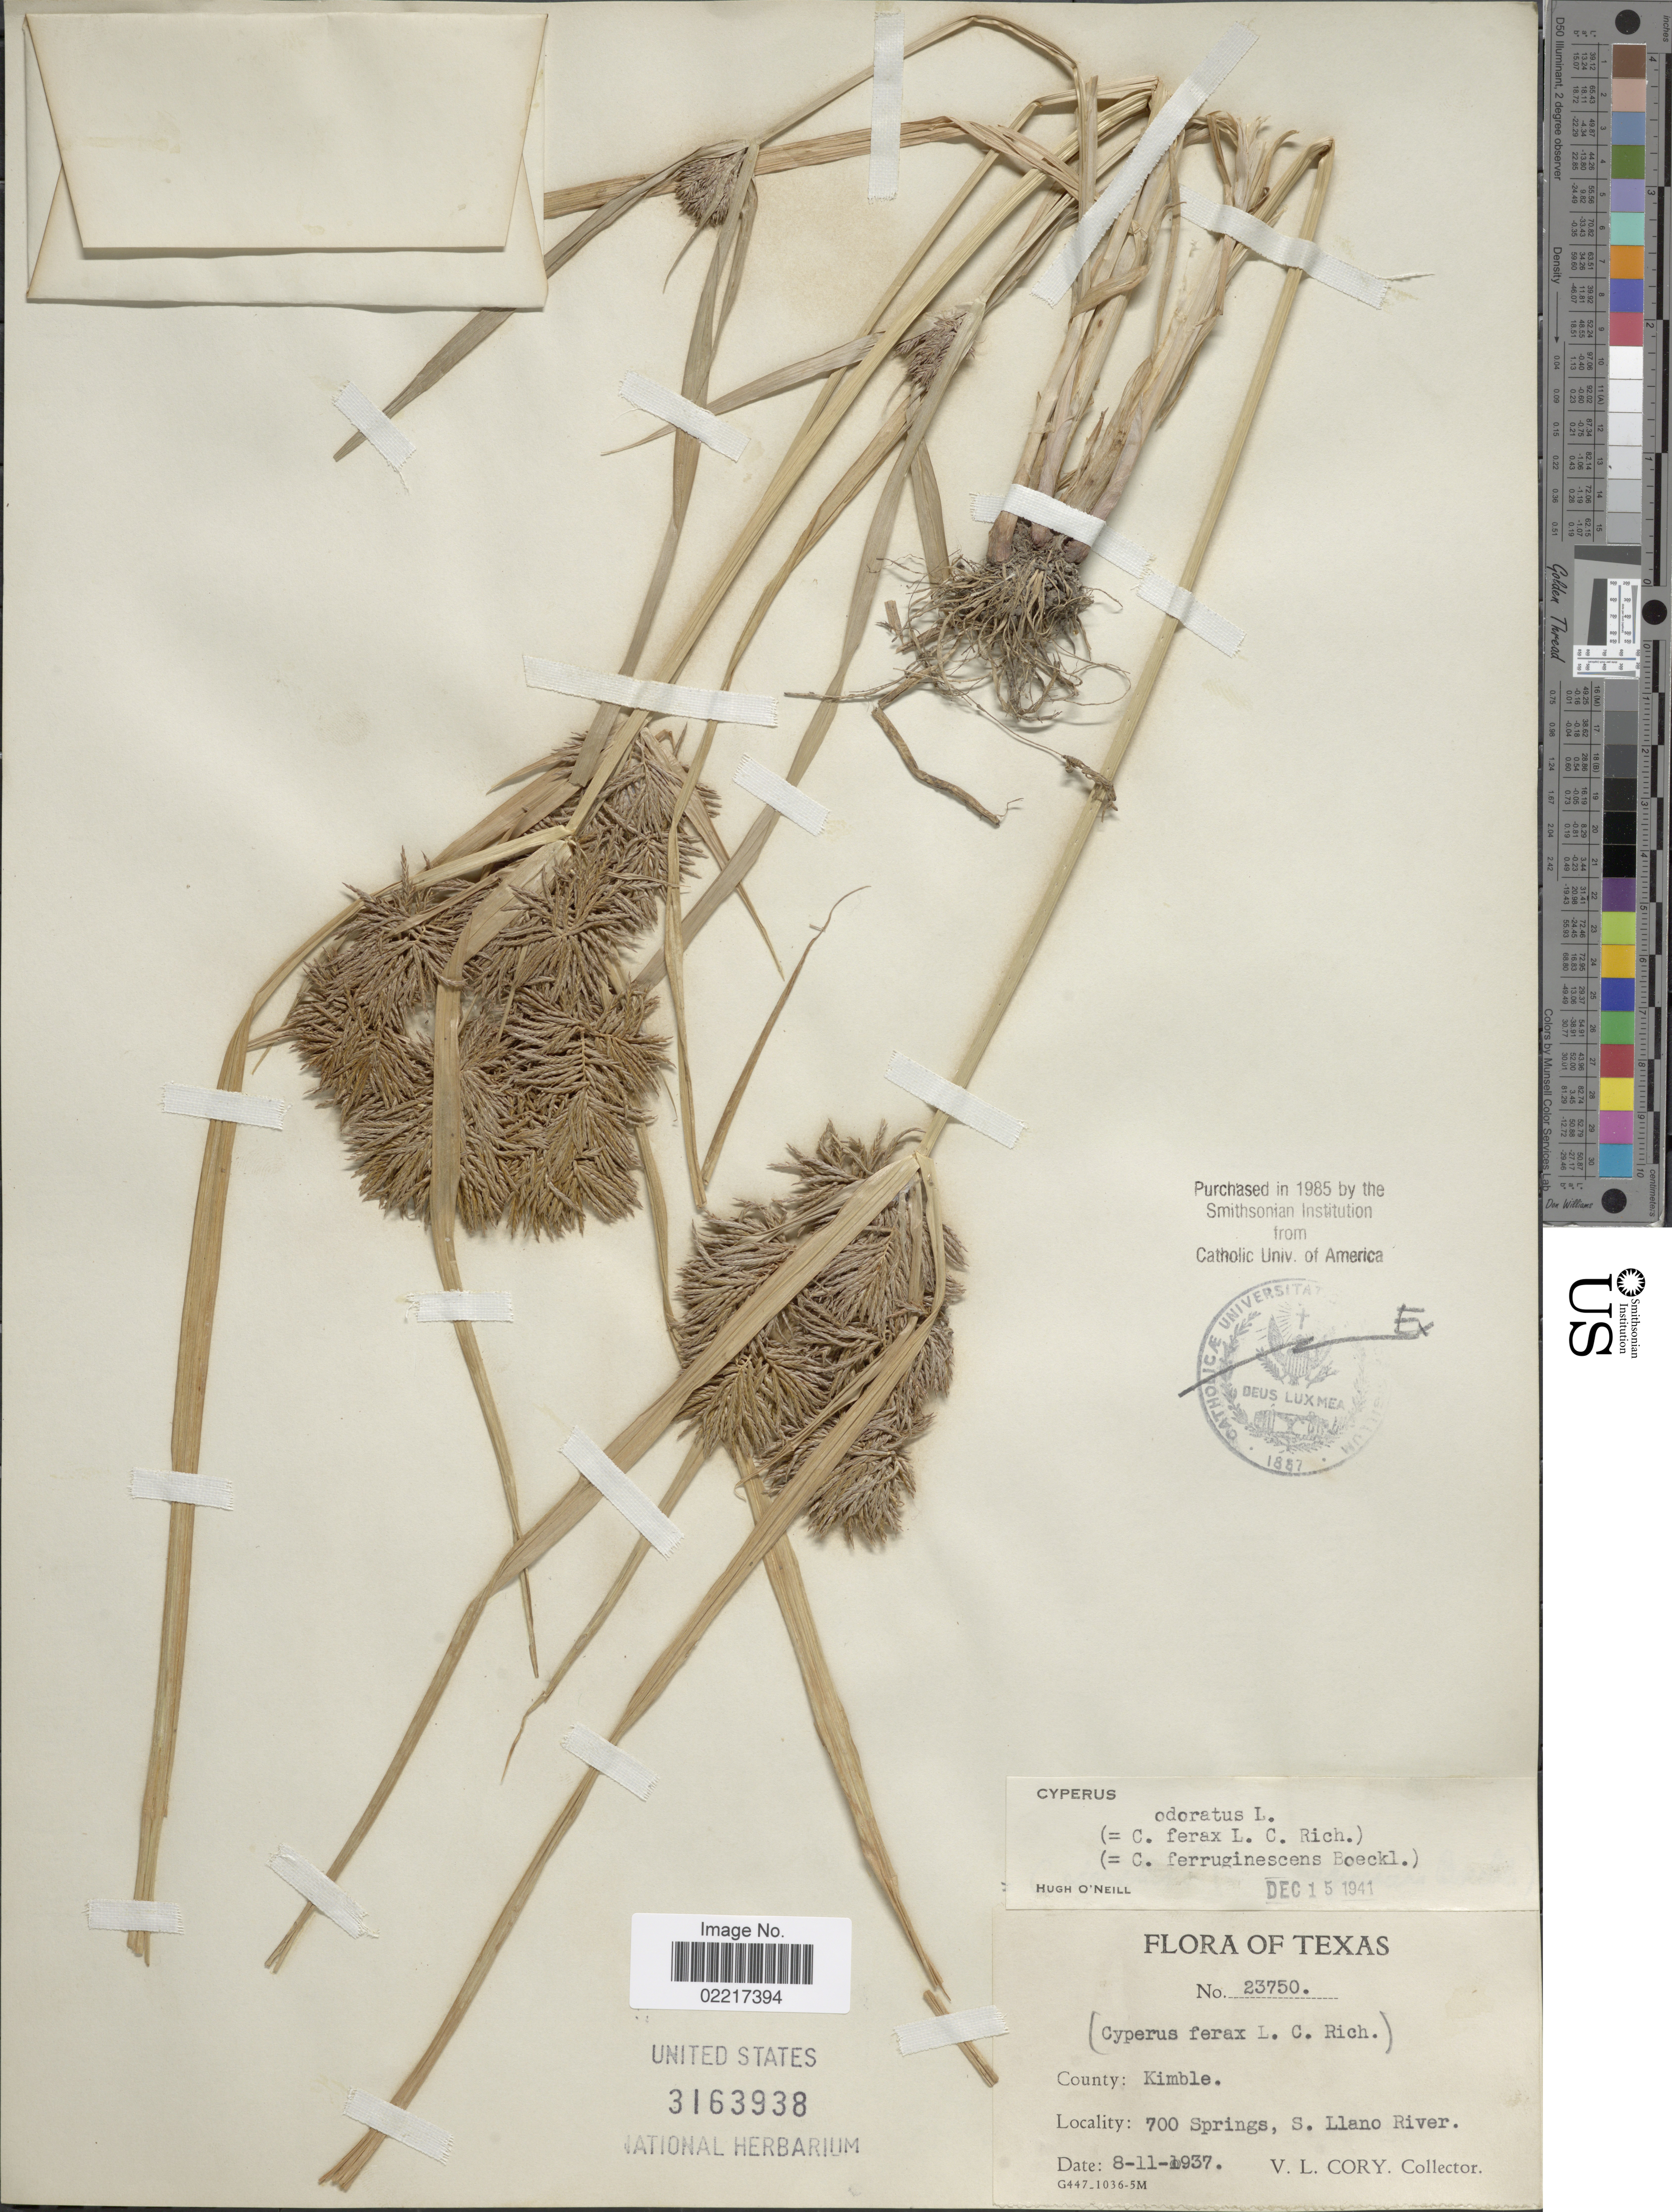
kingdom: Plantae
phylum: Tracheophyta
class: Liliopsida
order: Poales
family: Cyperaceae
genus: Cyperus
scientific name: Cyperus odoratus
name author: L.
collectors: V. Cory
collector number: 23750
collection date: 1937-08-11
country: United States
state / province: Texas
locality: County: Kimble, 700 Springs, S. Llano River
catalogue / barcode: US 3163938